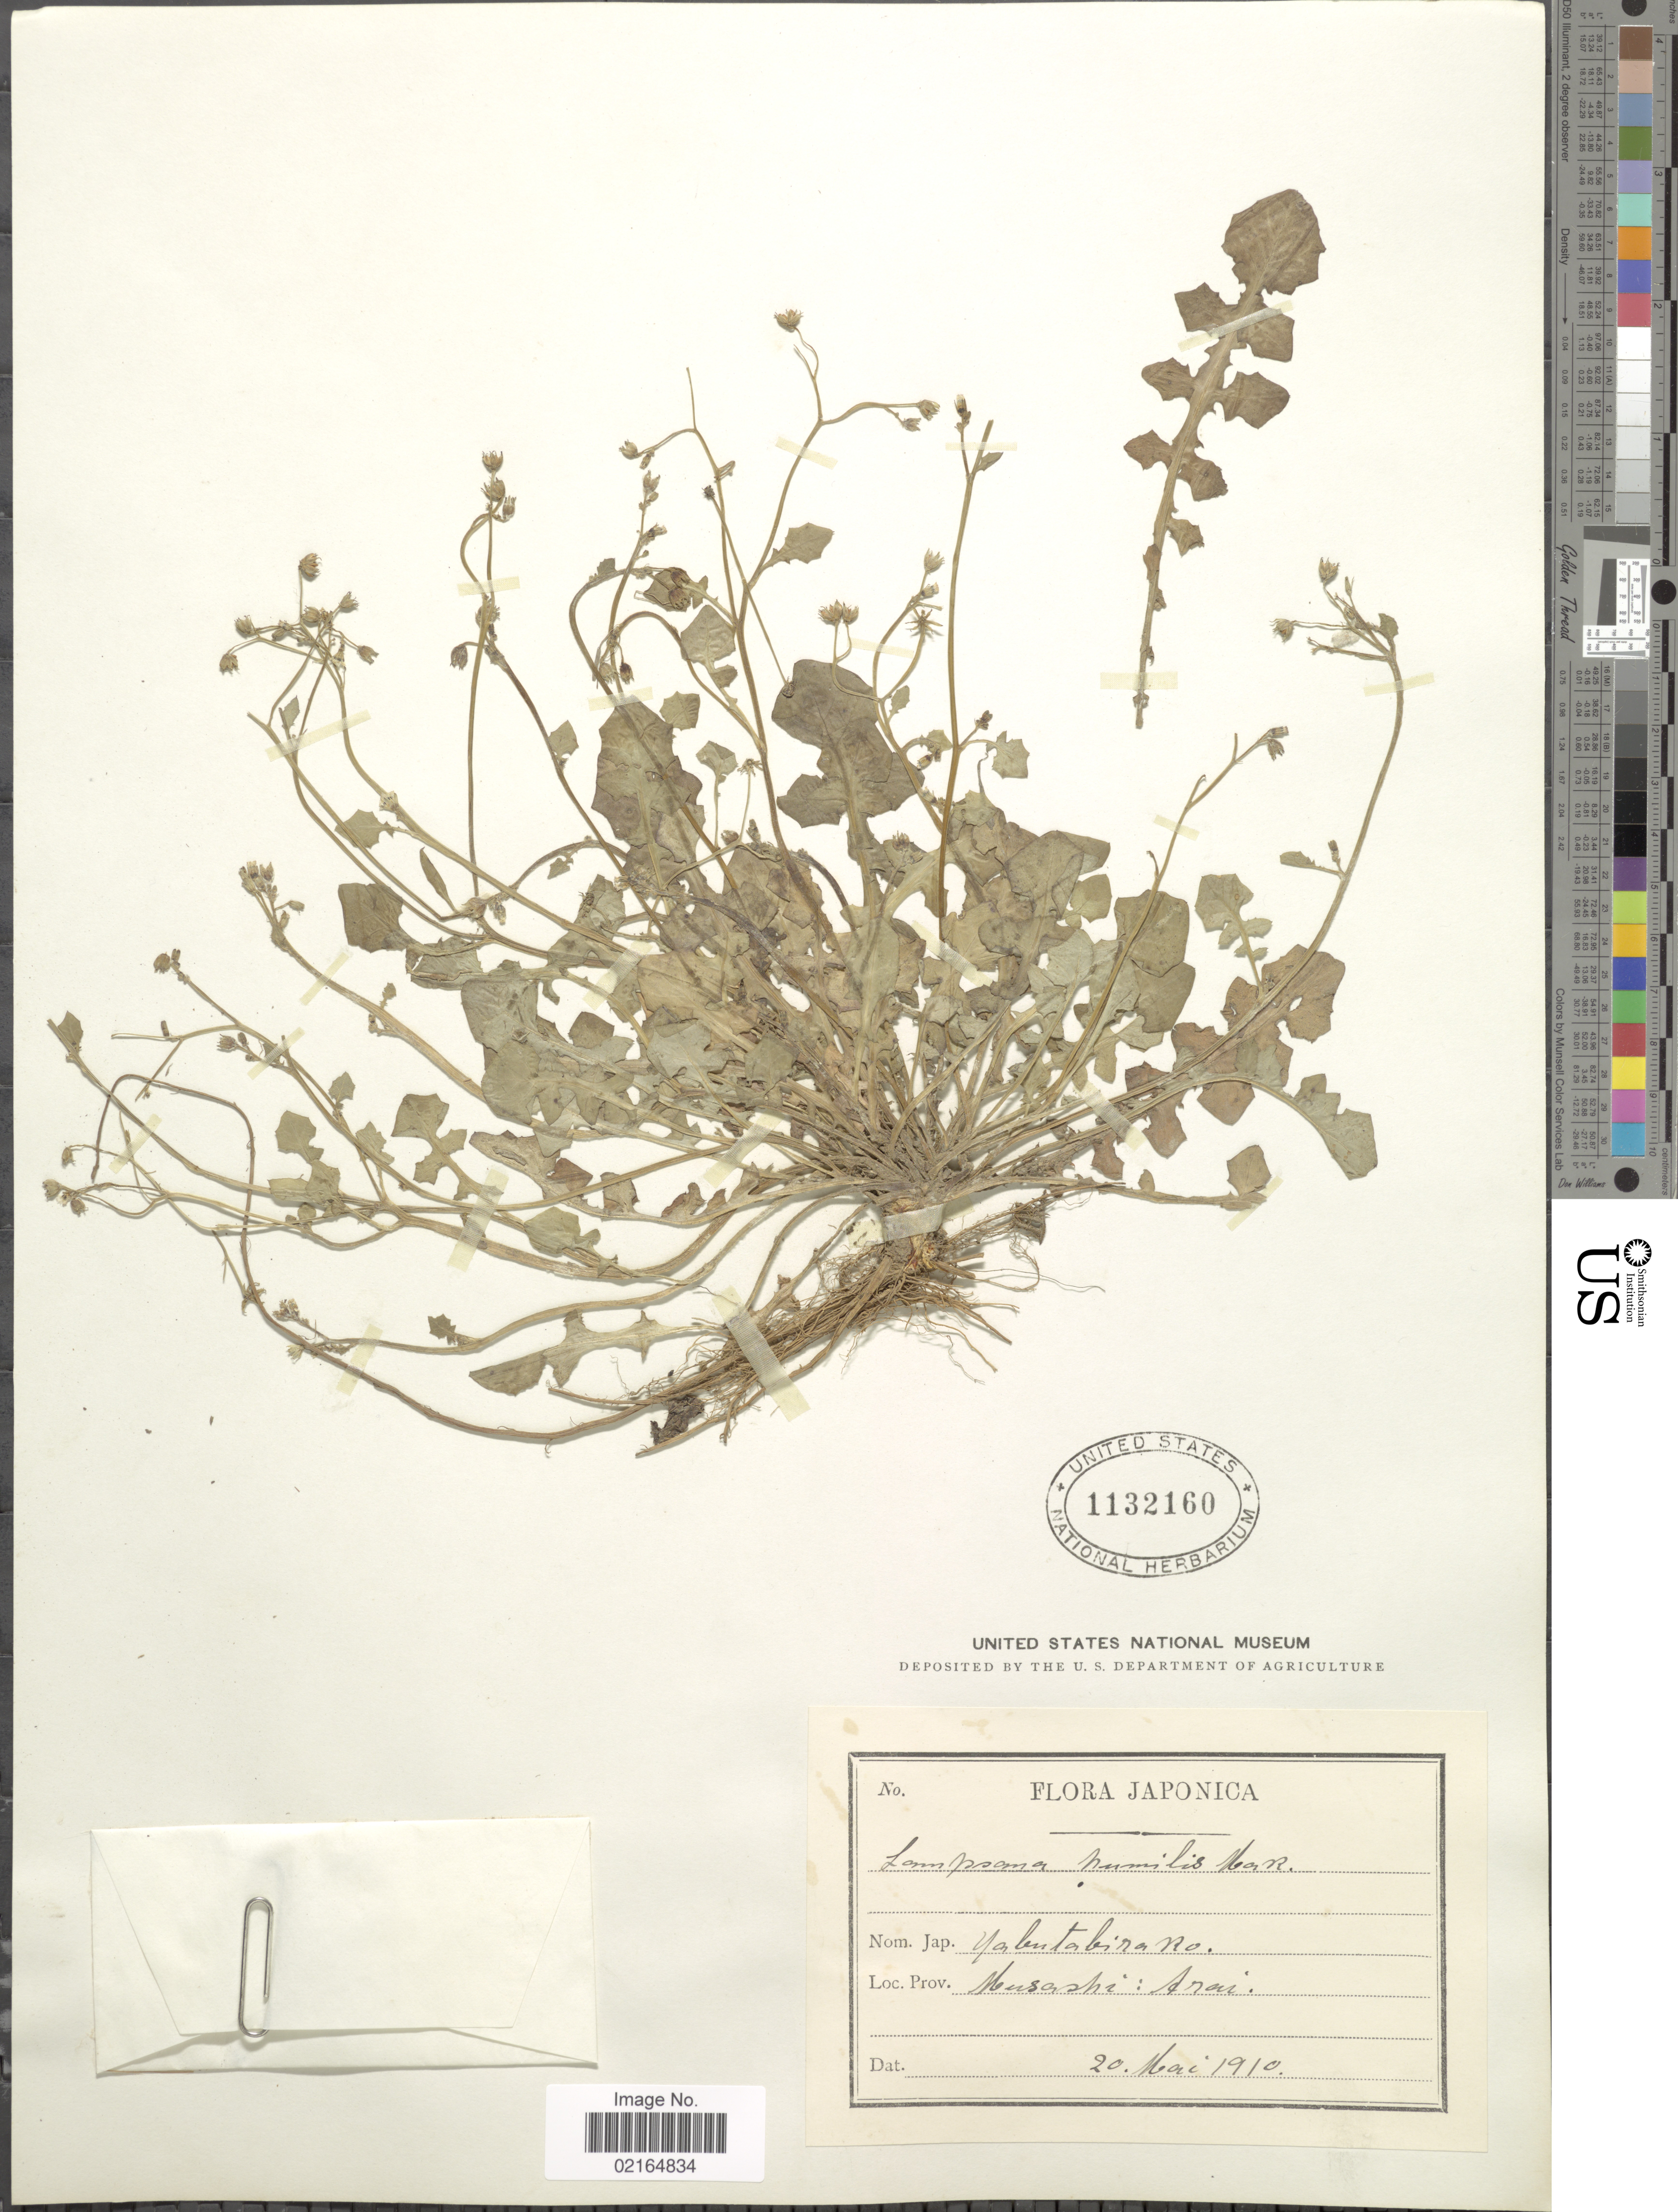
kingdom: Plantae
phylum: Tracheophyta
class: Magnoliopsida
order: Asterales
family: Asteraceae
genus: Lapsanastrum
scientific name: Lapsanastrum humile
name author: (Thunb.) Pak & K. Bremer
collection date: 1910-05-20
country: Japan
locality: Japonica, Prov. Musashi: Arai.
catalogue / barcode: US 1132160